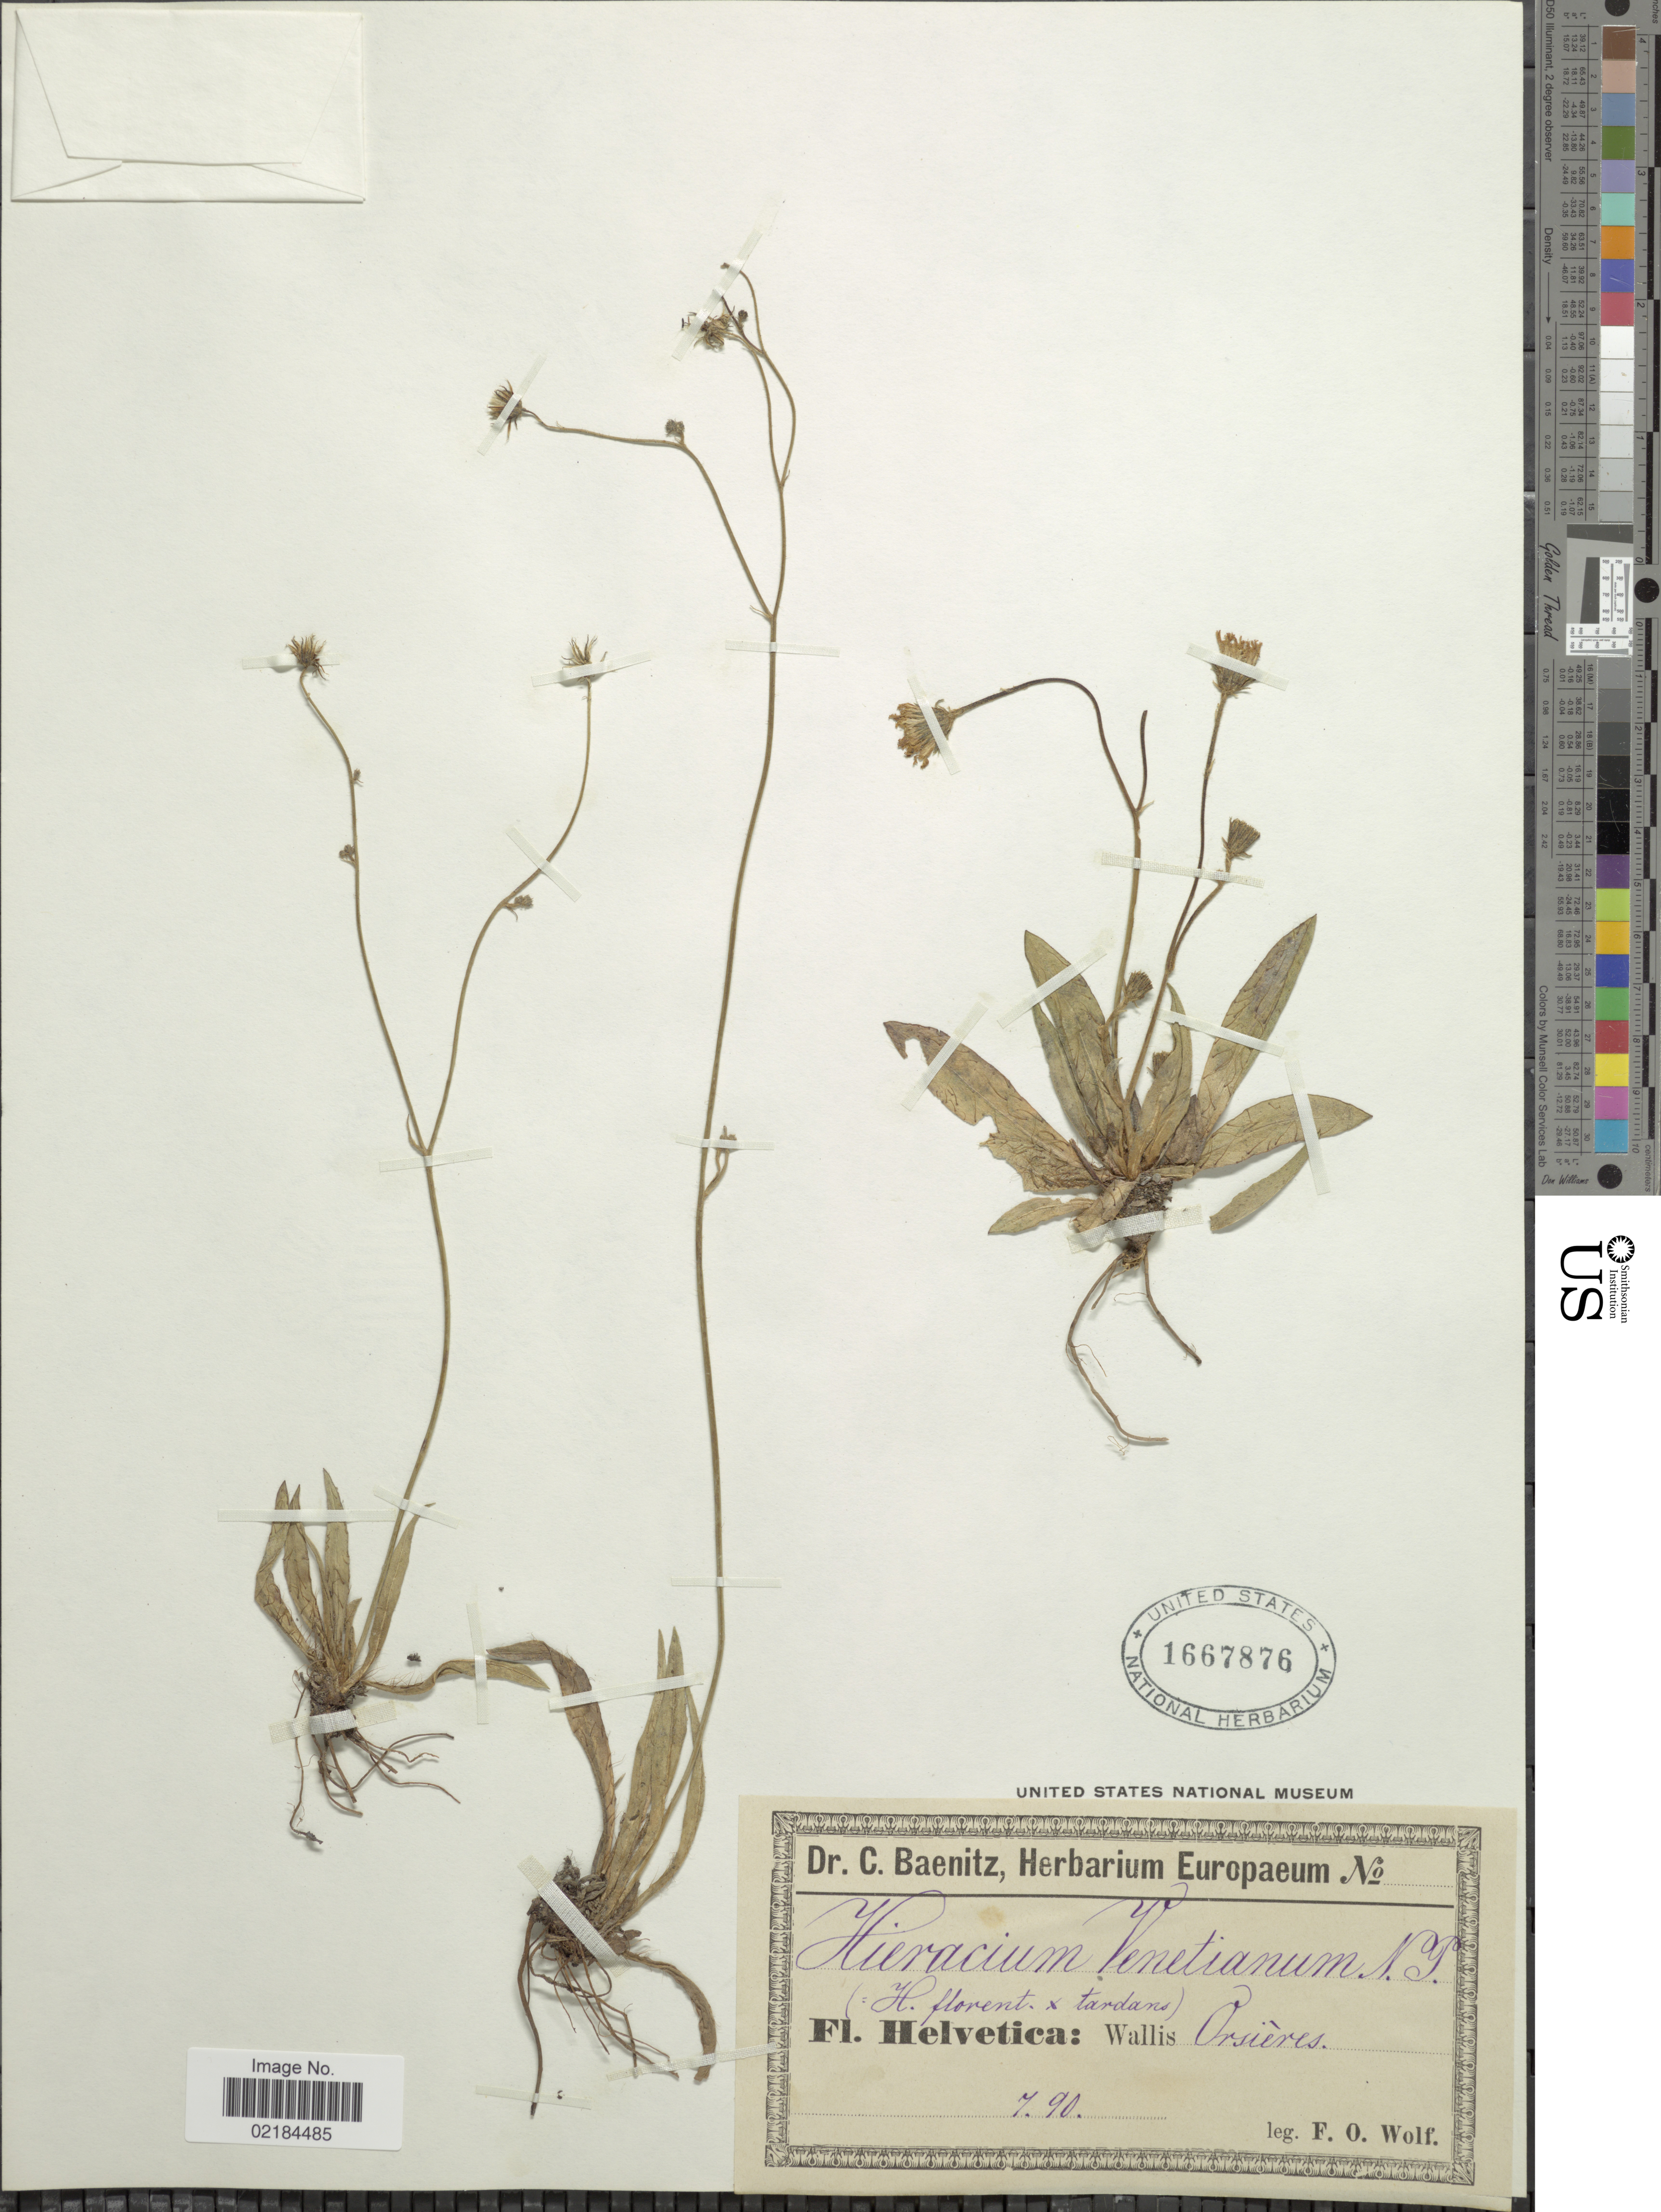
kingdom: Plantae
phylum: Tracheophyta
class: Magnoliopsida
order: Asterales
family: Asteraceae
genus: Pilosella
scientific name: Pilosella arida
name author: (Freyn) Soják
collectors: F. Wolf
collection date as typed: Transcribed d/m/y: /7/90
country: Switzerland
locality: Fl. Helvetica: Wallis Orsieres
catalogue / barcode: US 1667876